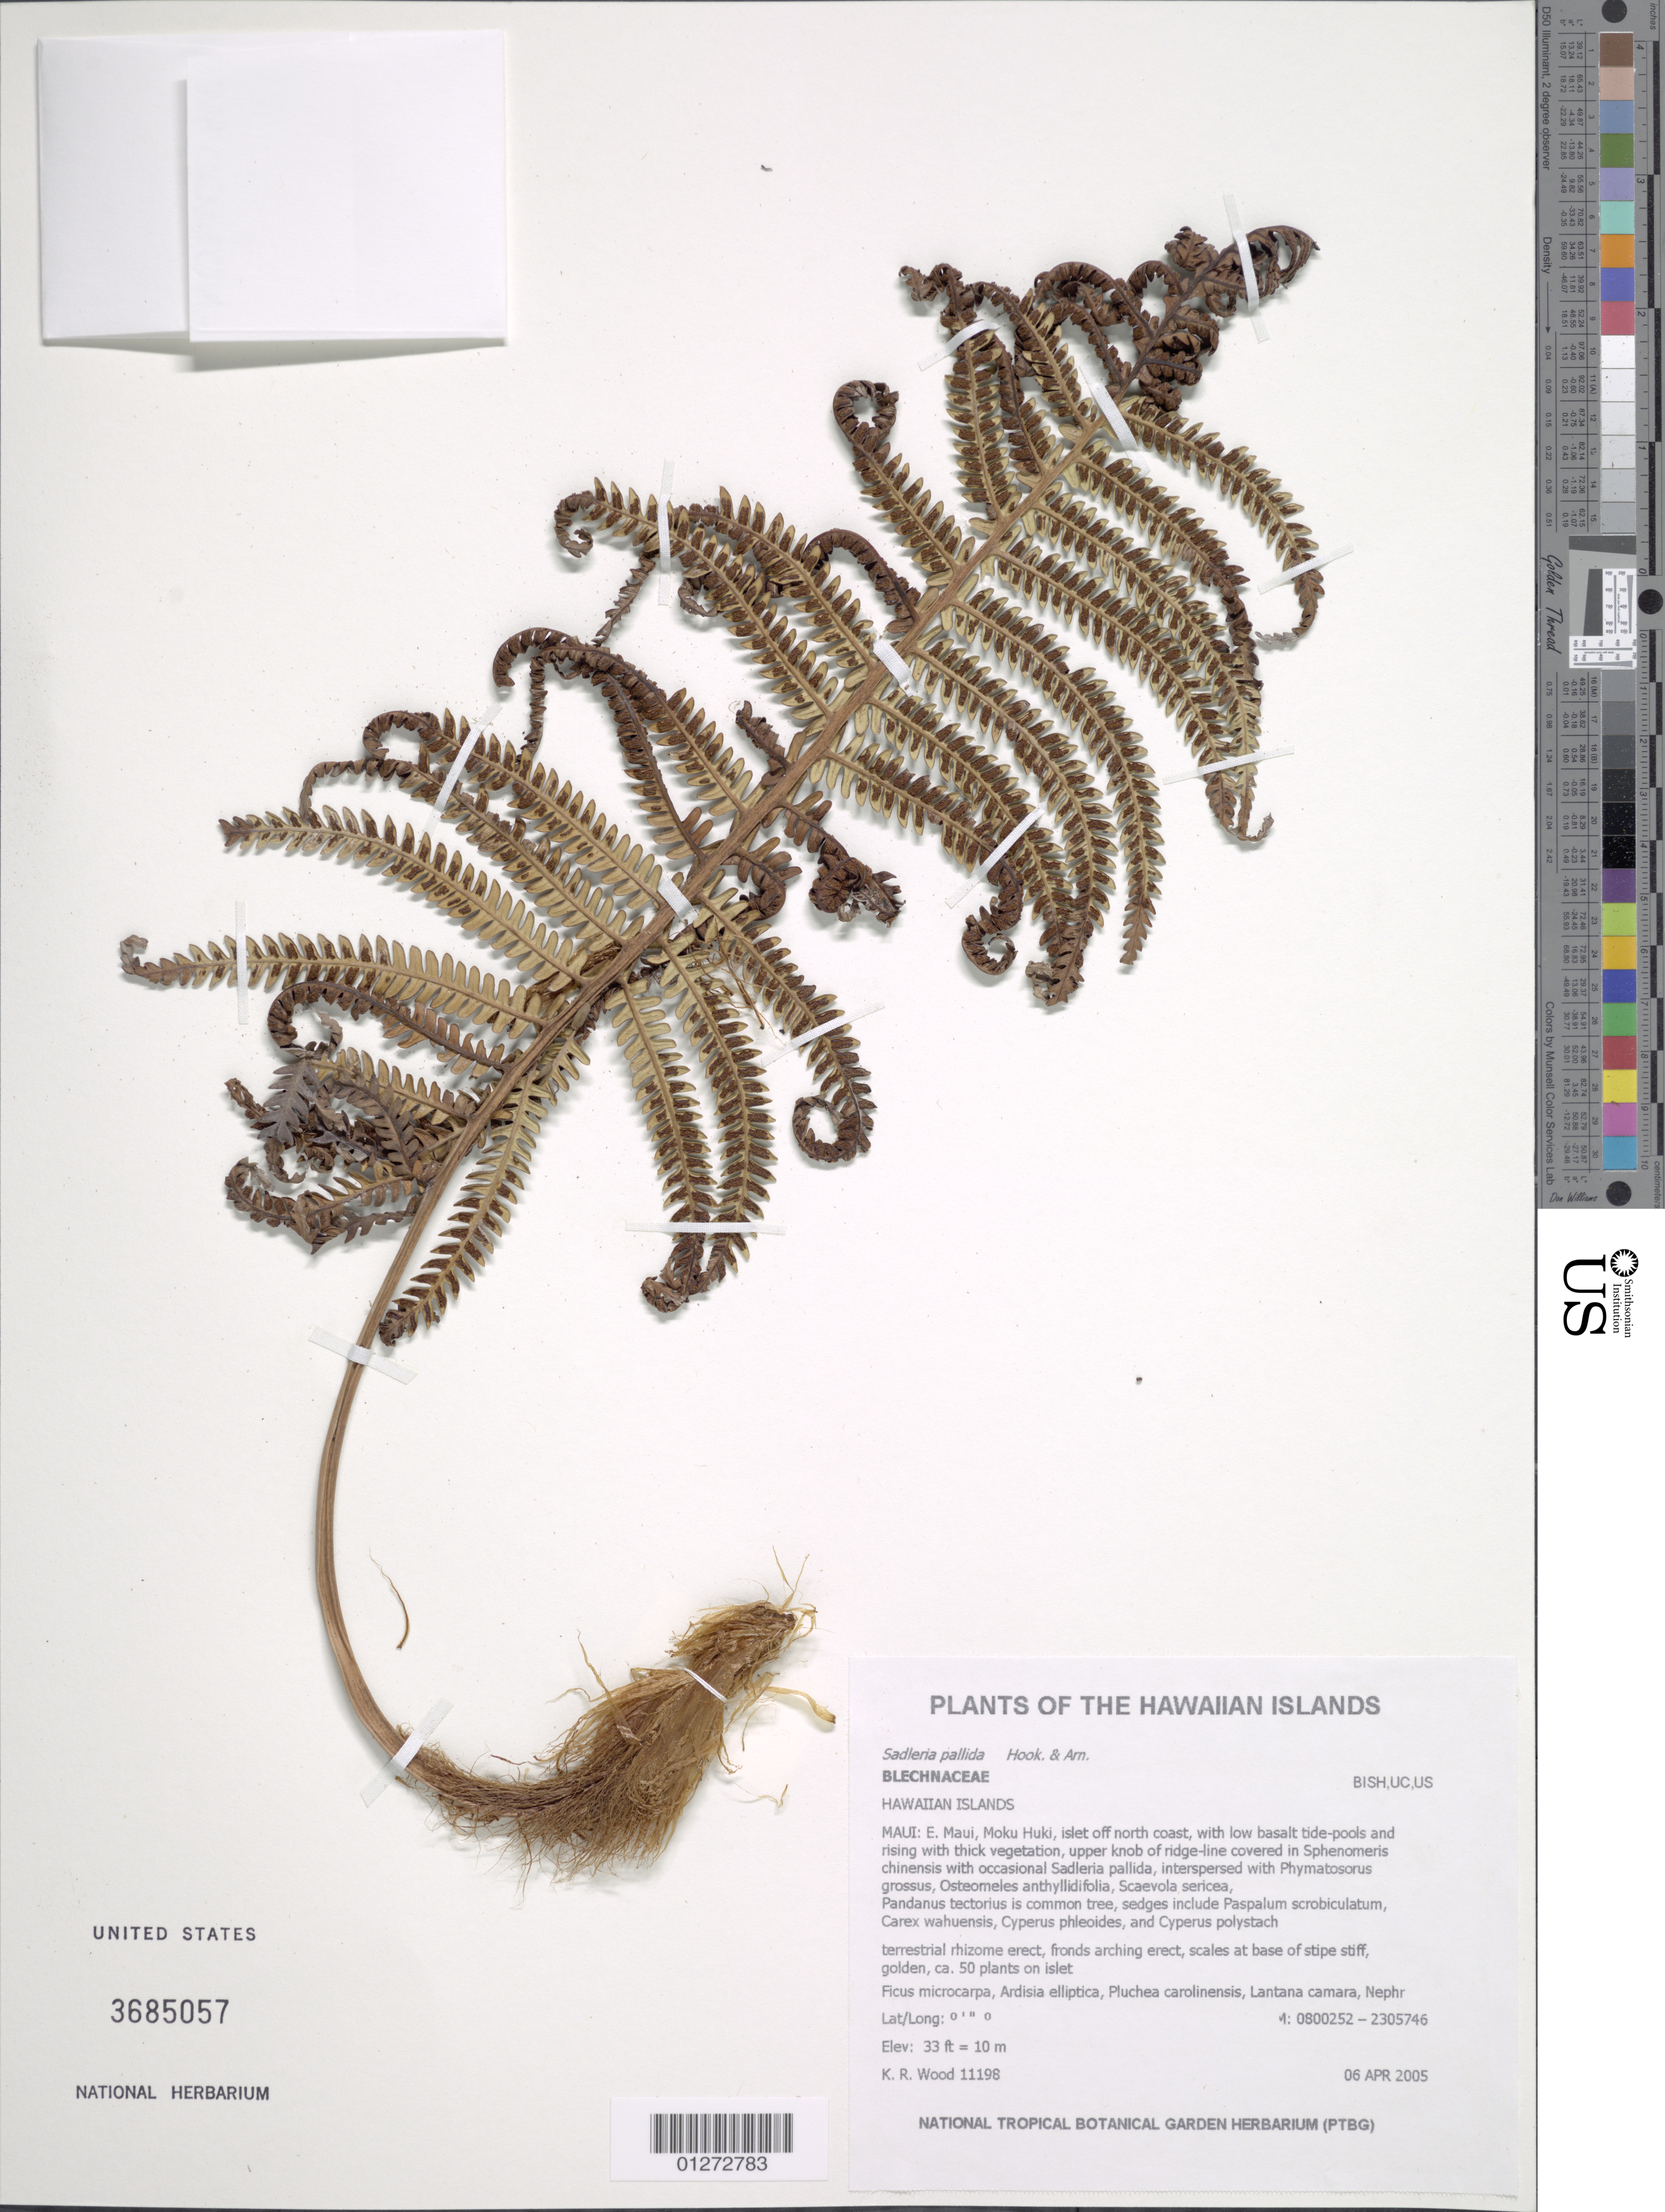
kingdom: Plantae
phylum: Tracheophyta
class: Polypodiopsida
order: Polypodiales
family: Blechnaceae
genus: Sadleria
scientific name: Sadleria pallida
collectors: K. R. Wood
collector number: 11198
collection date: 2005-04-06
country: United States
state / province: Hawaii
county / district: Maui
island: Maui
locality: E. Maui, Moku Huki, islet off north coast.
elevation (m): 10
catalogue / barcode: US 3685057